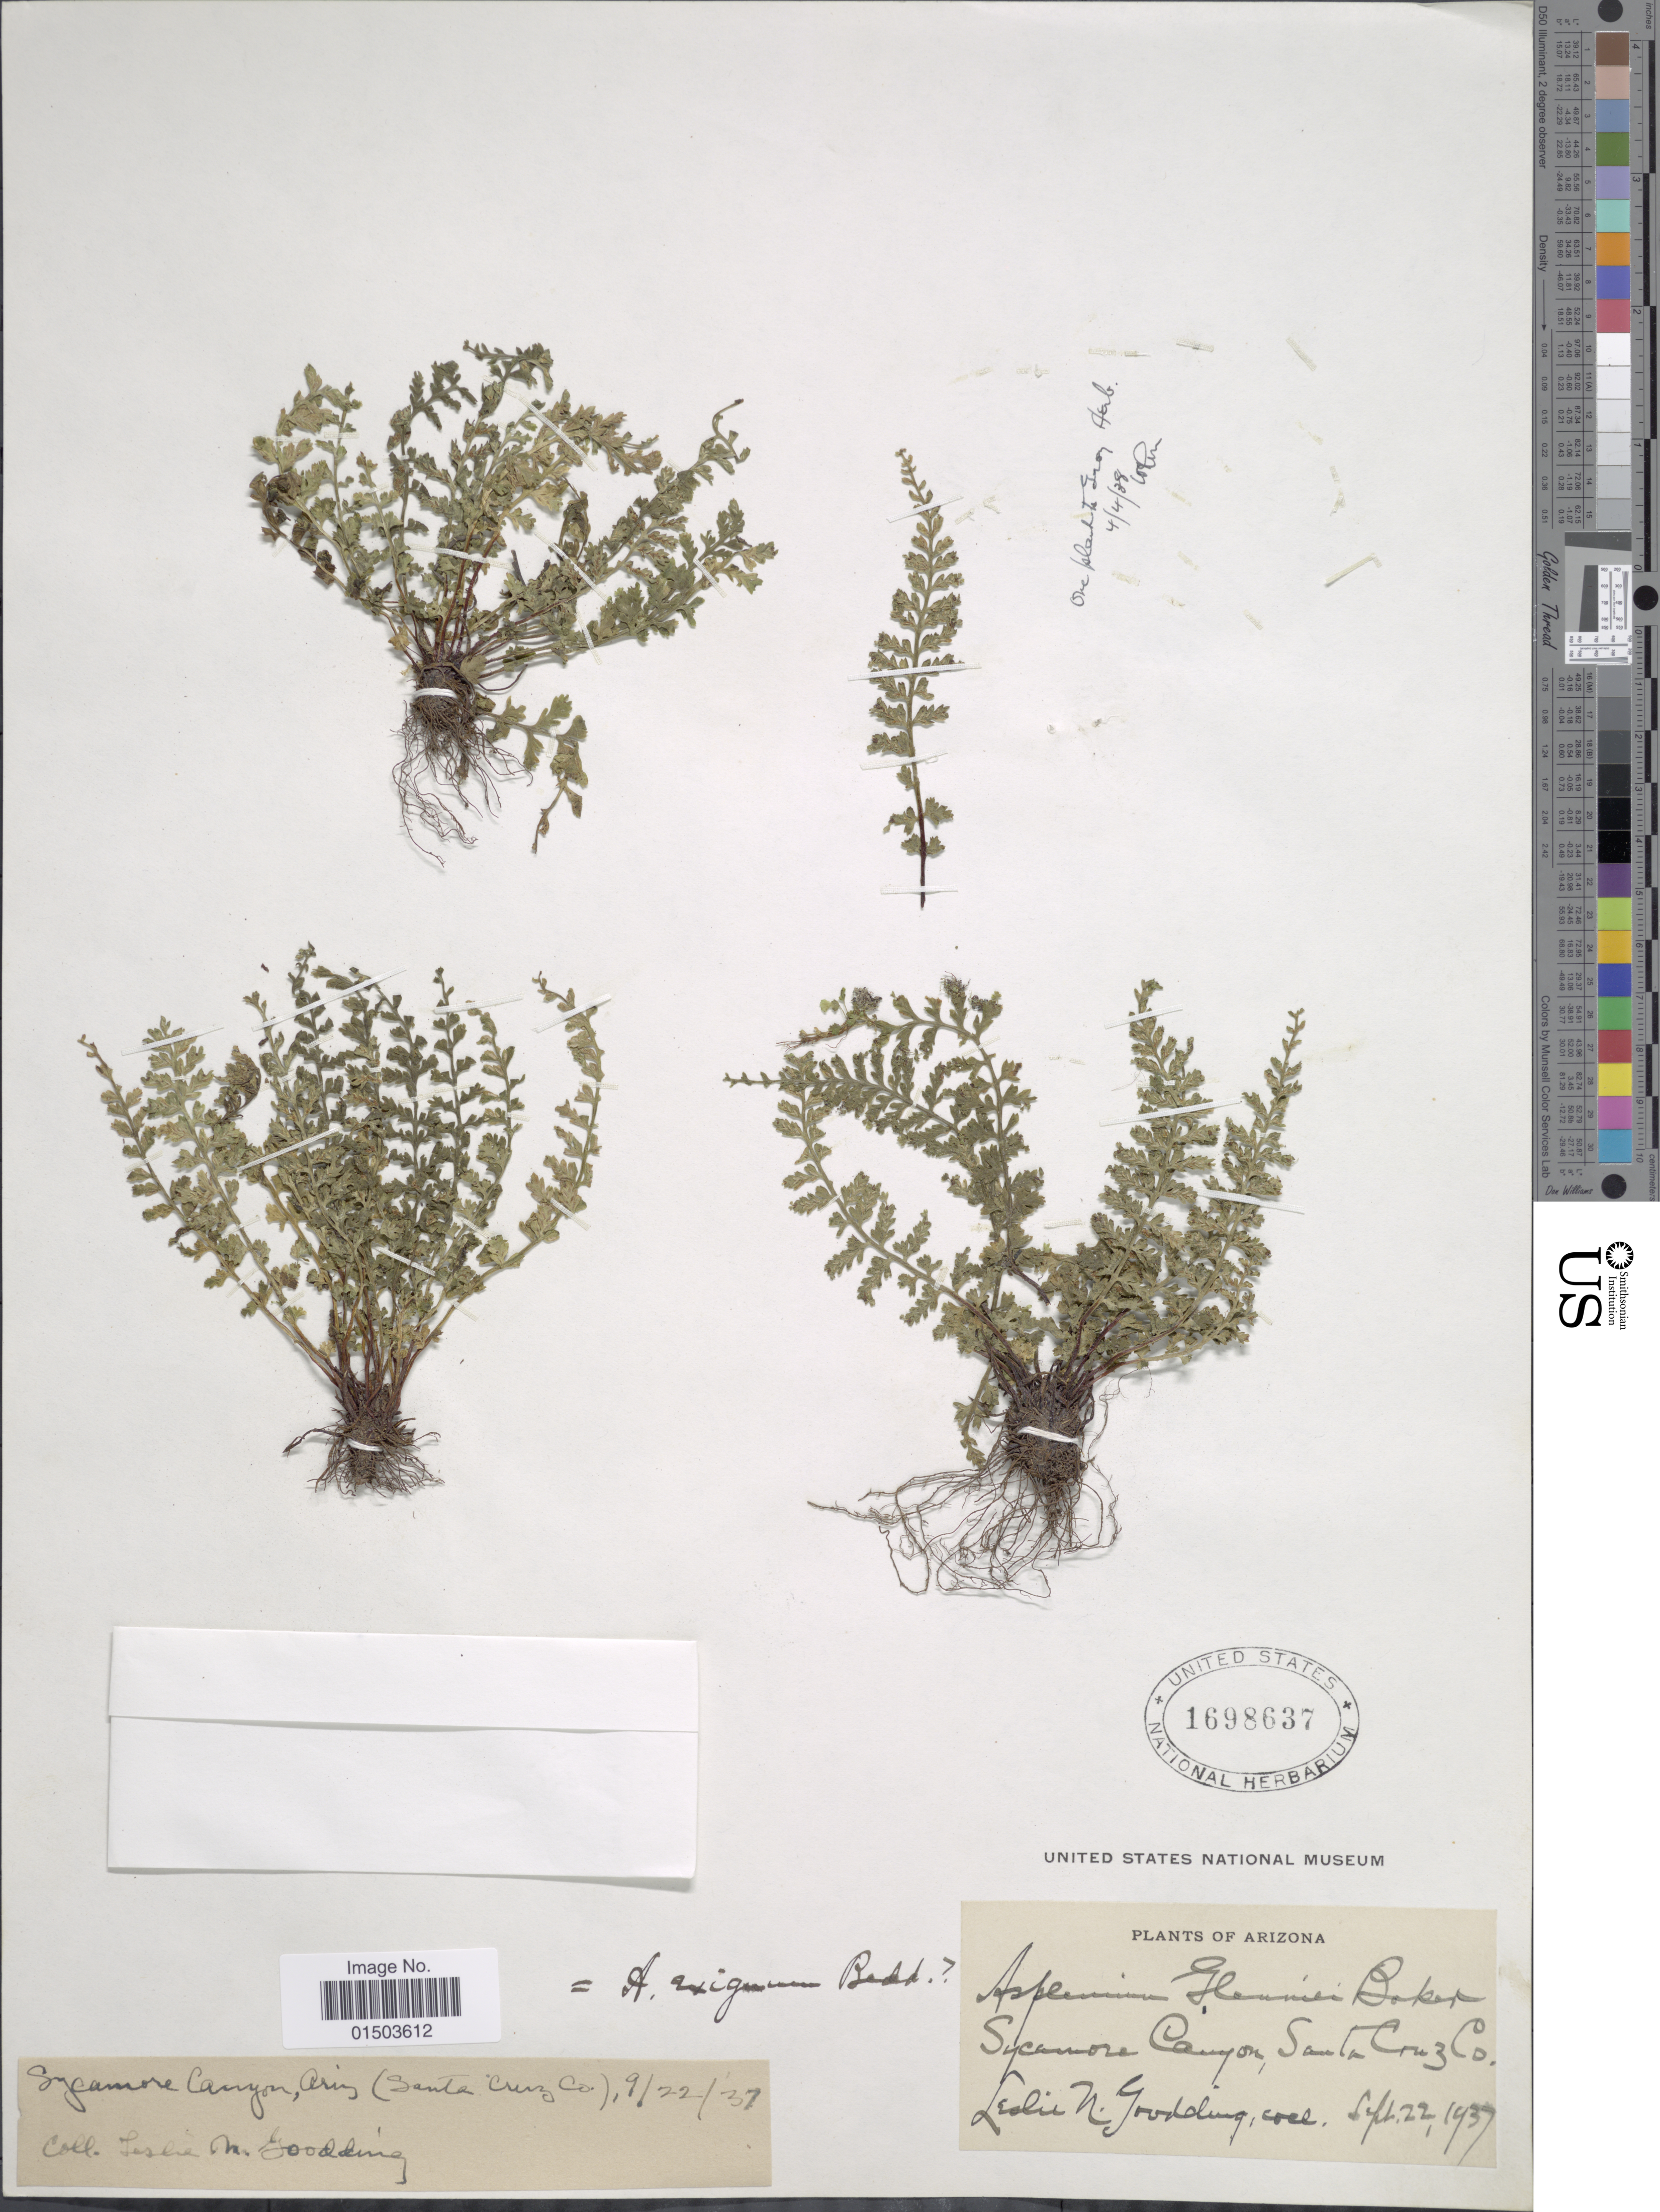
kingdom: Plantae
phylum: Tracheophyta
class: Polypodiopsida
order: Polypodiales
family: Aspleniaceae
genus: Asplenium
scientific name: Asplenium exiguum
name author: Bedd.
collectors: L. N. Goodding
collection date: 1937-09-22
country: United States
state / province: Arizona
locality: Arizona, Sycamore Canyon, Santa Cruz Co.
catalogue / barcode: US 1698637